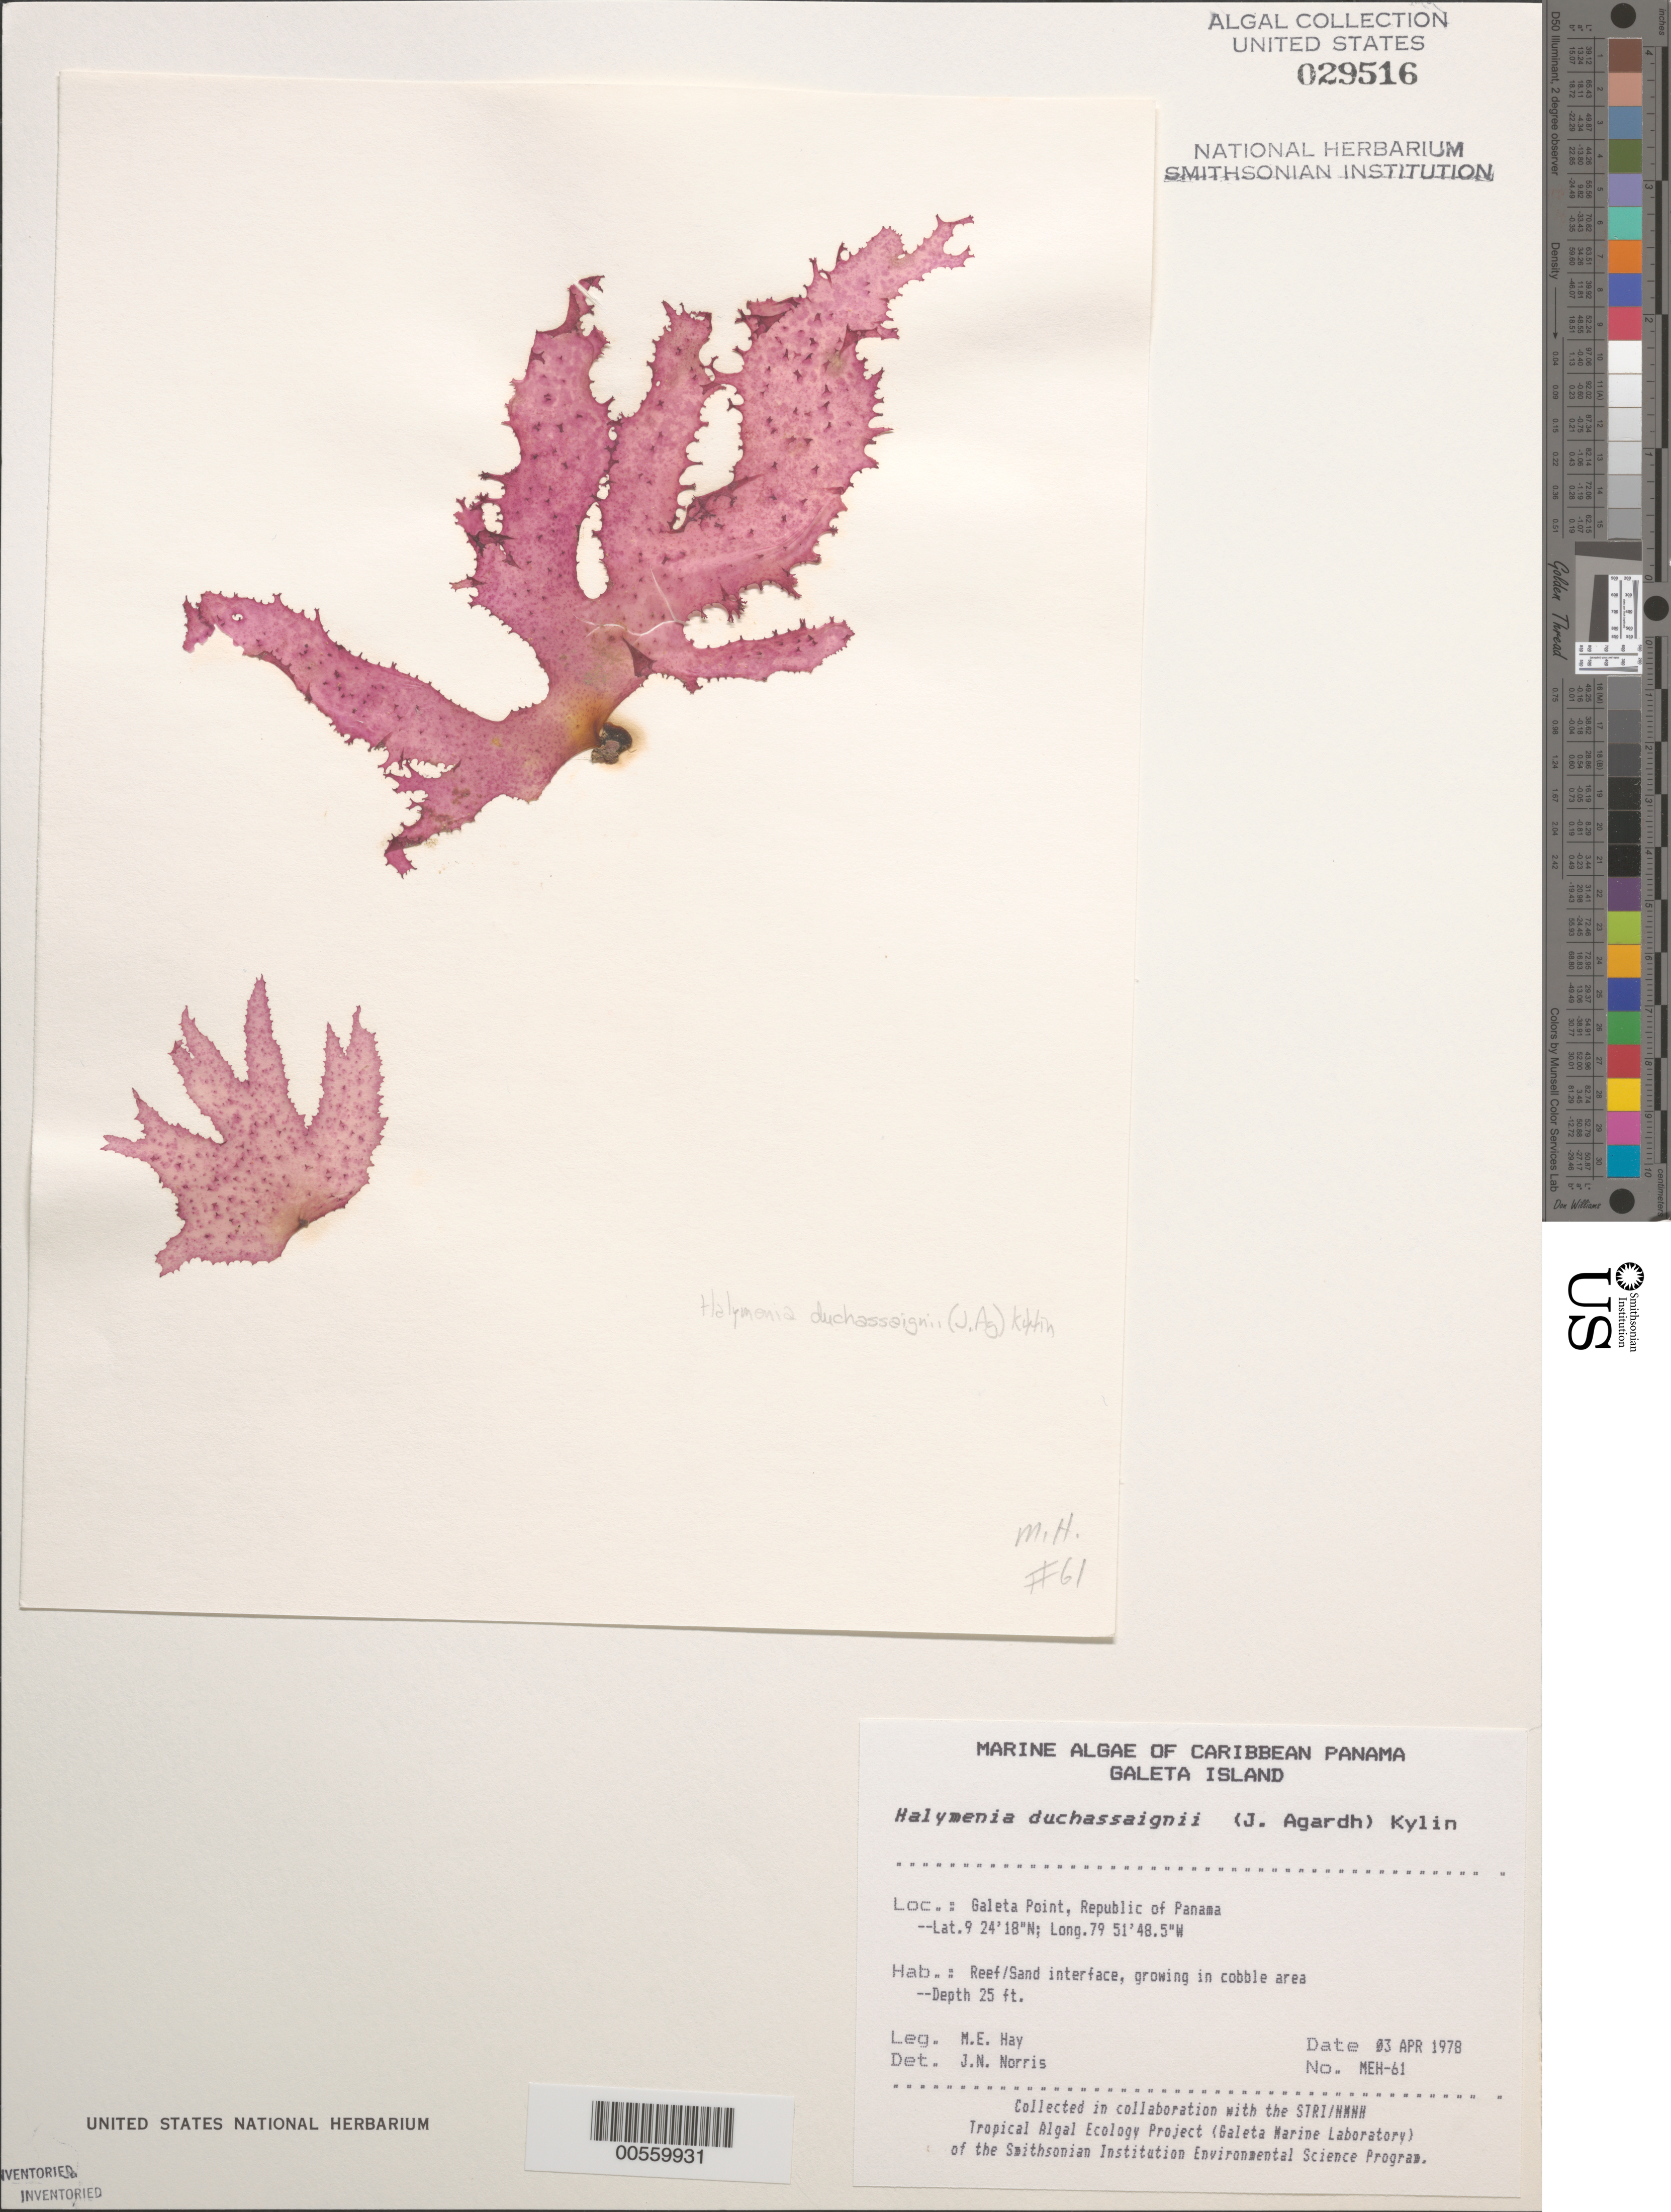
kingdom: Plantae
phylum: Rhodophyta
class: Florideophyceae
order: Halymeniales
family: Halymeniaceae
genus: Halymenia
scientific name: Halymenia duchassaignii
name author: (J. Agardh) Kylin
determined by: Norris, James N.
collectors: M. E. Hay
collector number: MEH-61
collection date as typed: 03 Apr 1978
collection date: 1978-04-03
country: Panama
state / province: Colón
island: Galeta Island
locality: Galeta Point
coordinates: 9 24' 18" N, 79 51' 48.5" W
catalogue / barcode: US 29516